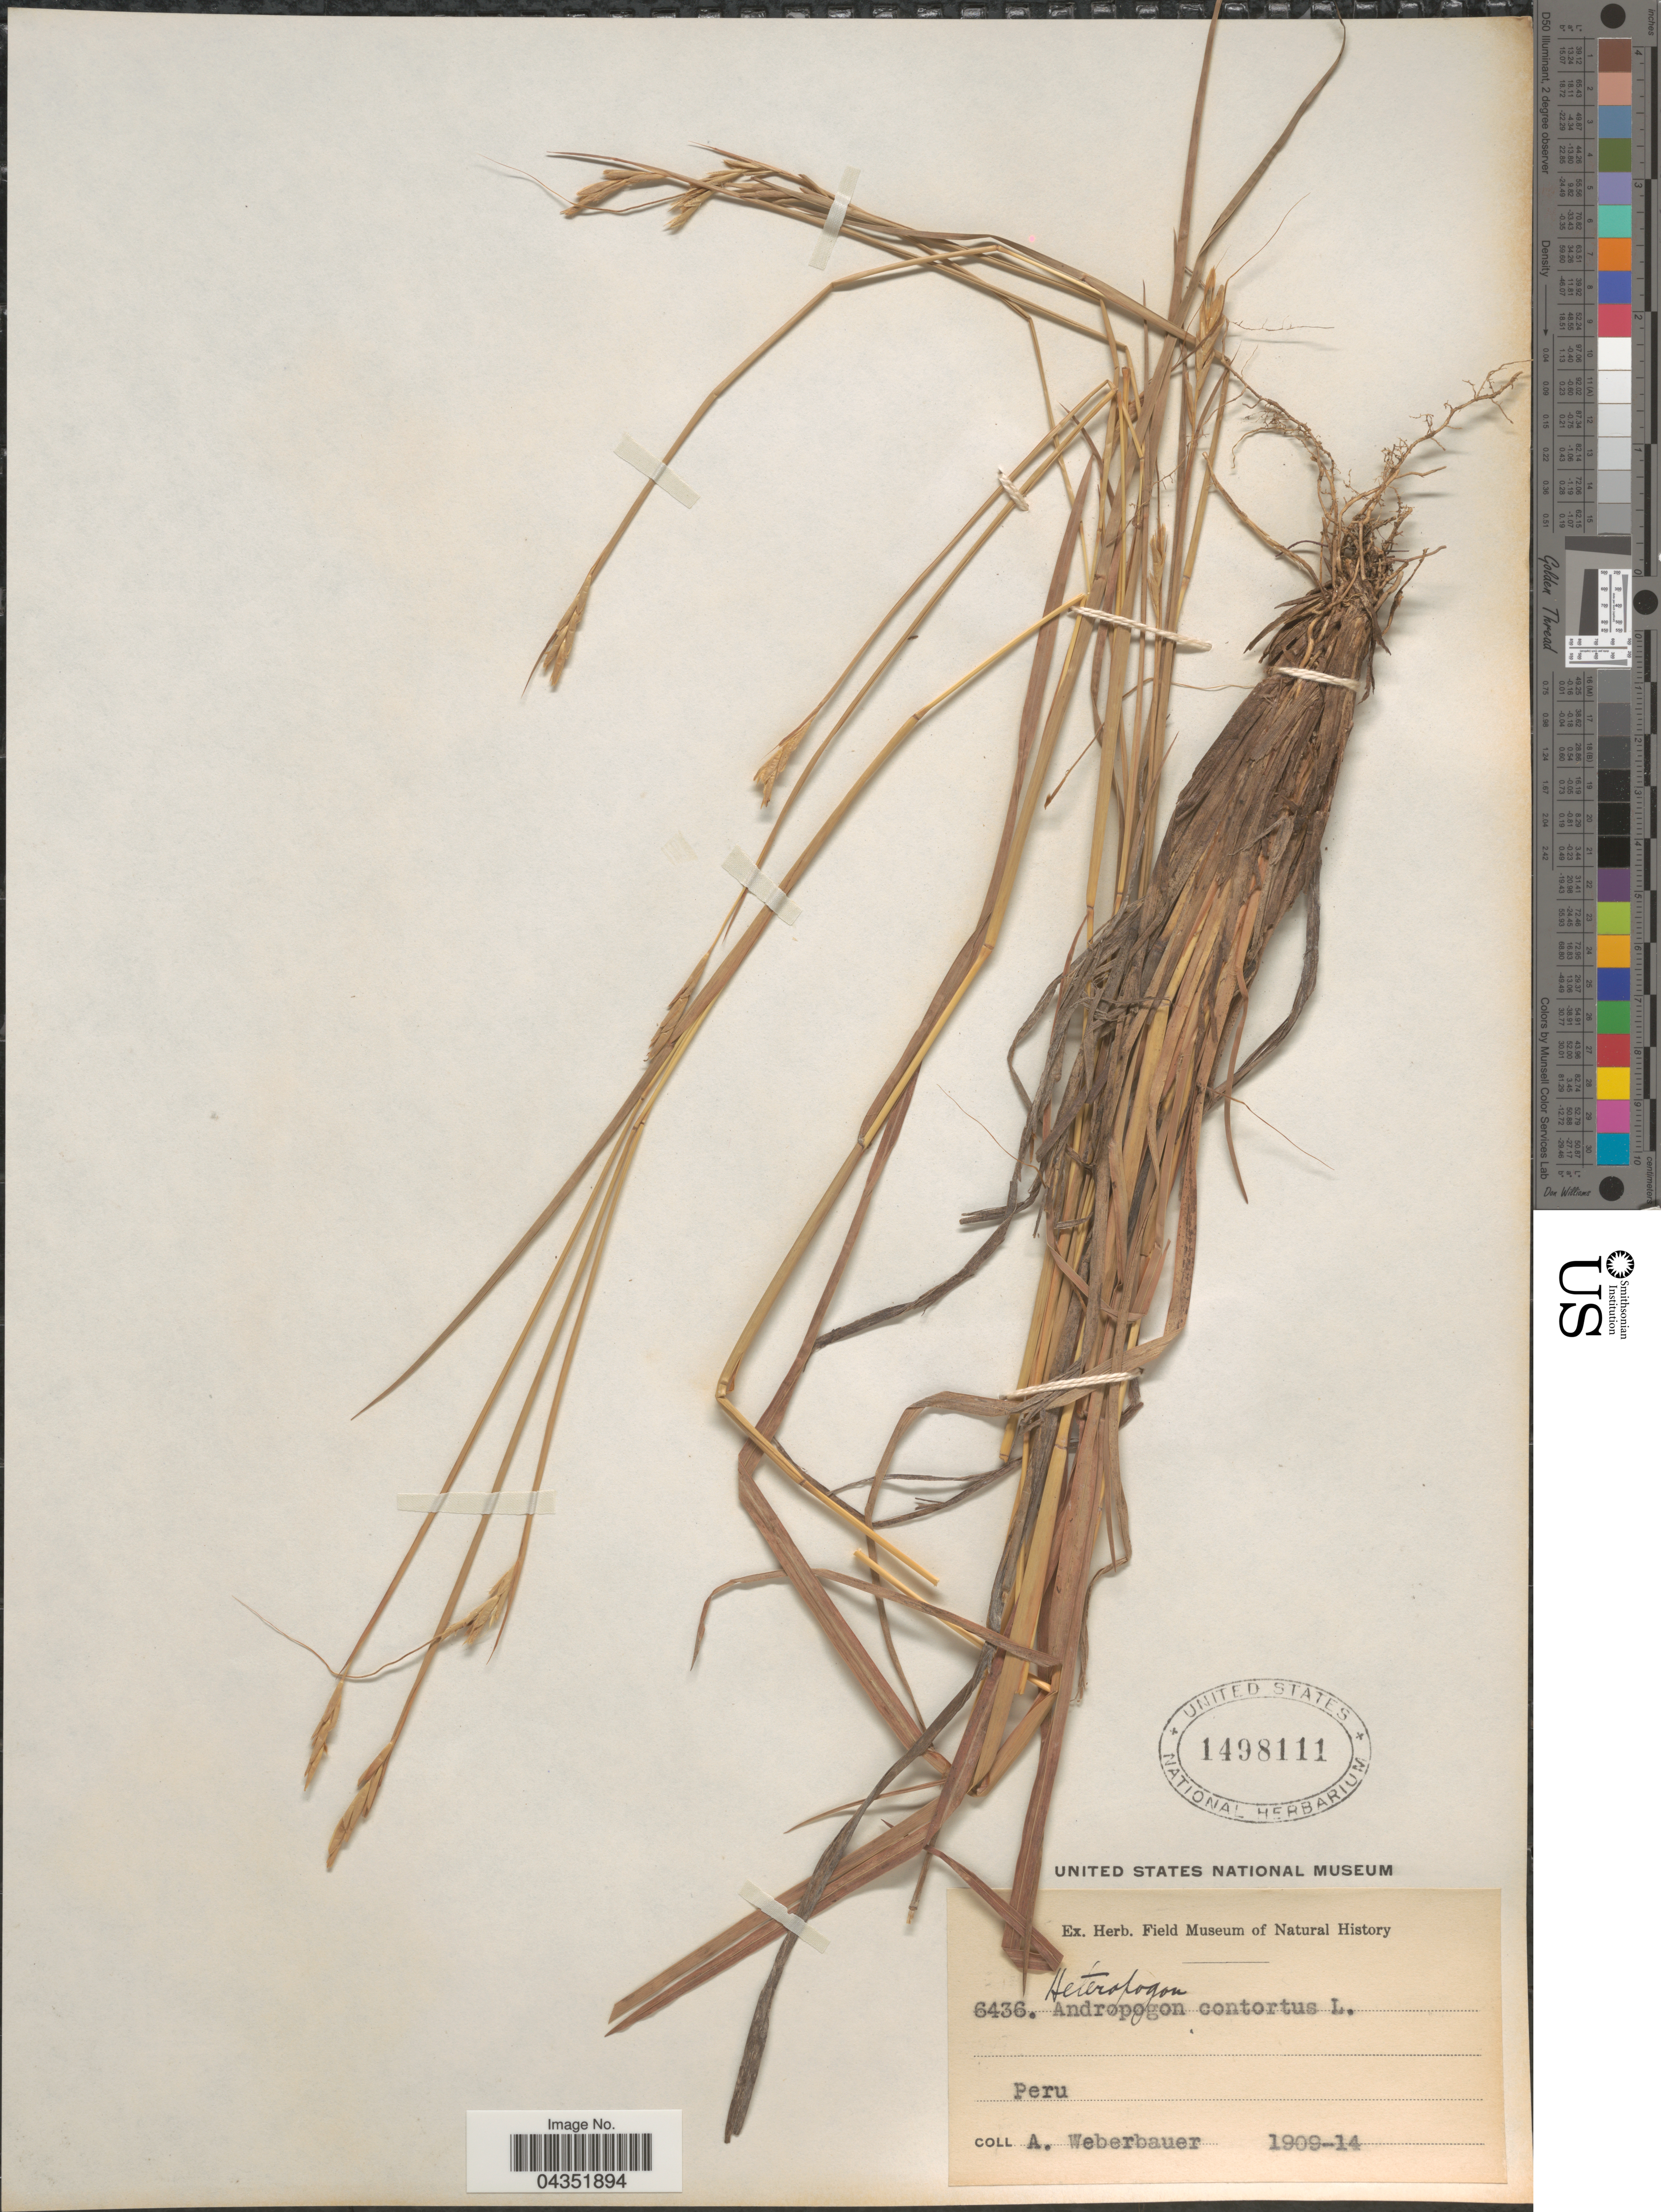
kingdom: Plantae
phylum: Tracheophyta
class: Liliopsida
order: Poales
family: Poaceae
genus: Heteropogon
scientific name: Heteropogon contortus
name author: (L.) P. Beauv. ex Roem. & Schult.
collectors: A. Weberbauer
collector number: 6436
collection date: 1909/1914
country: Peru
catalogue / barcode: US 1498111